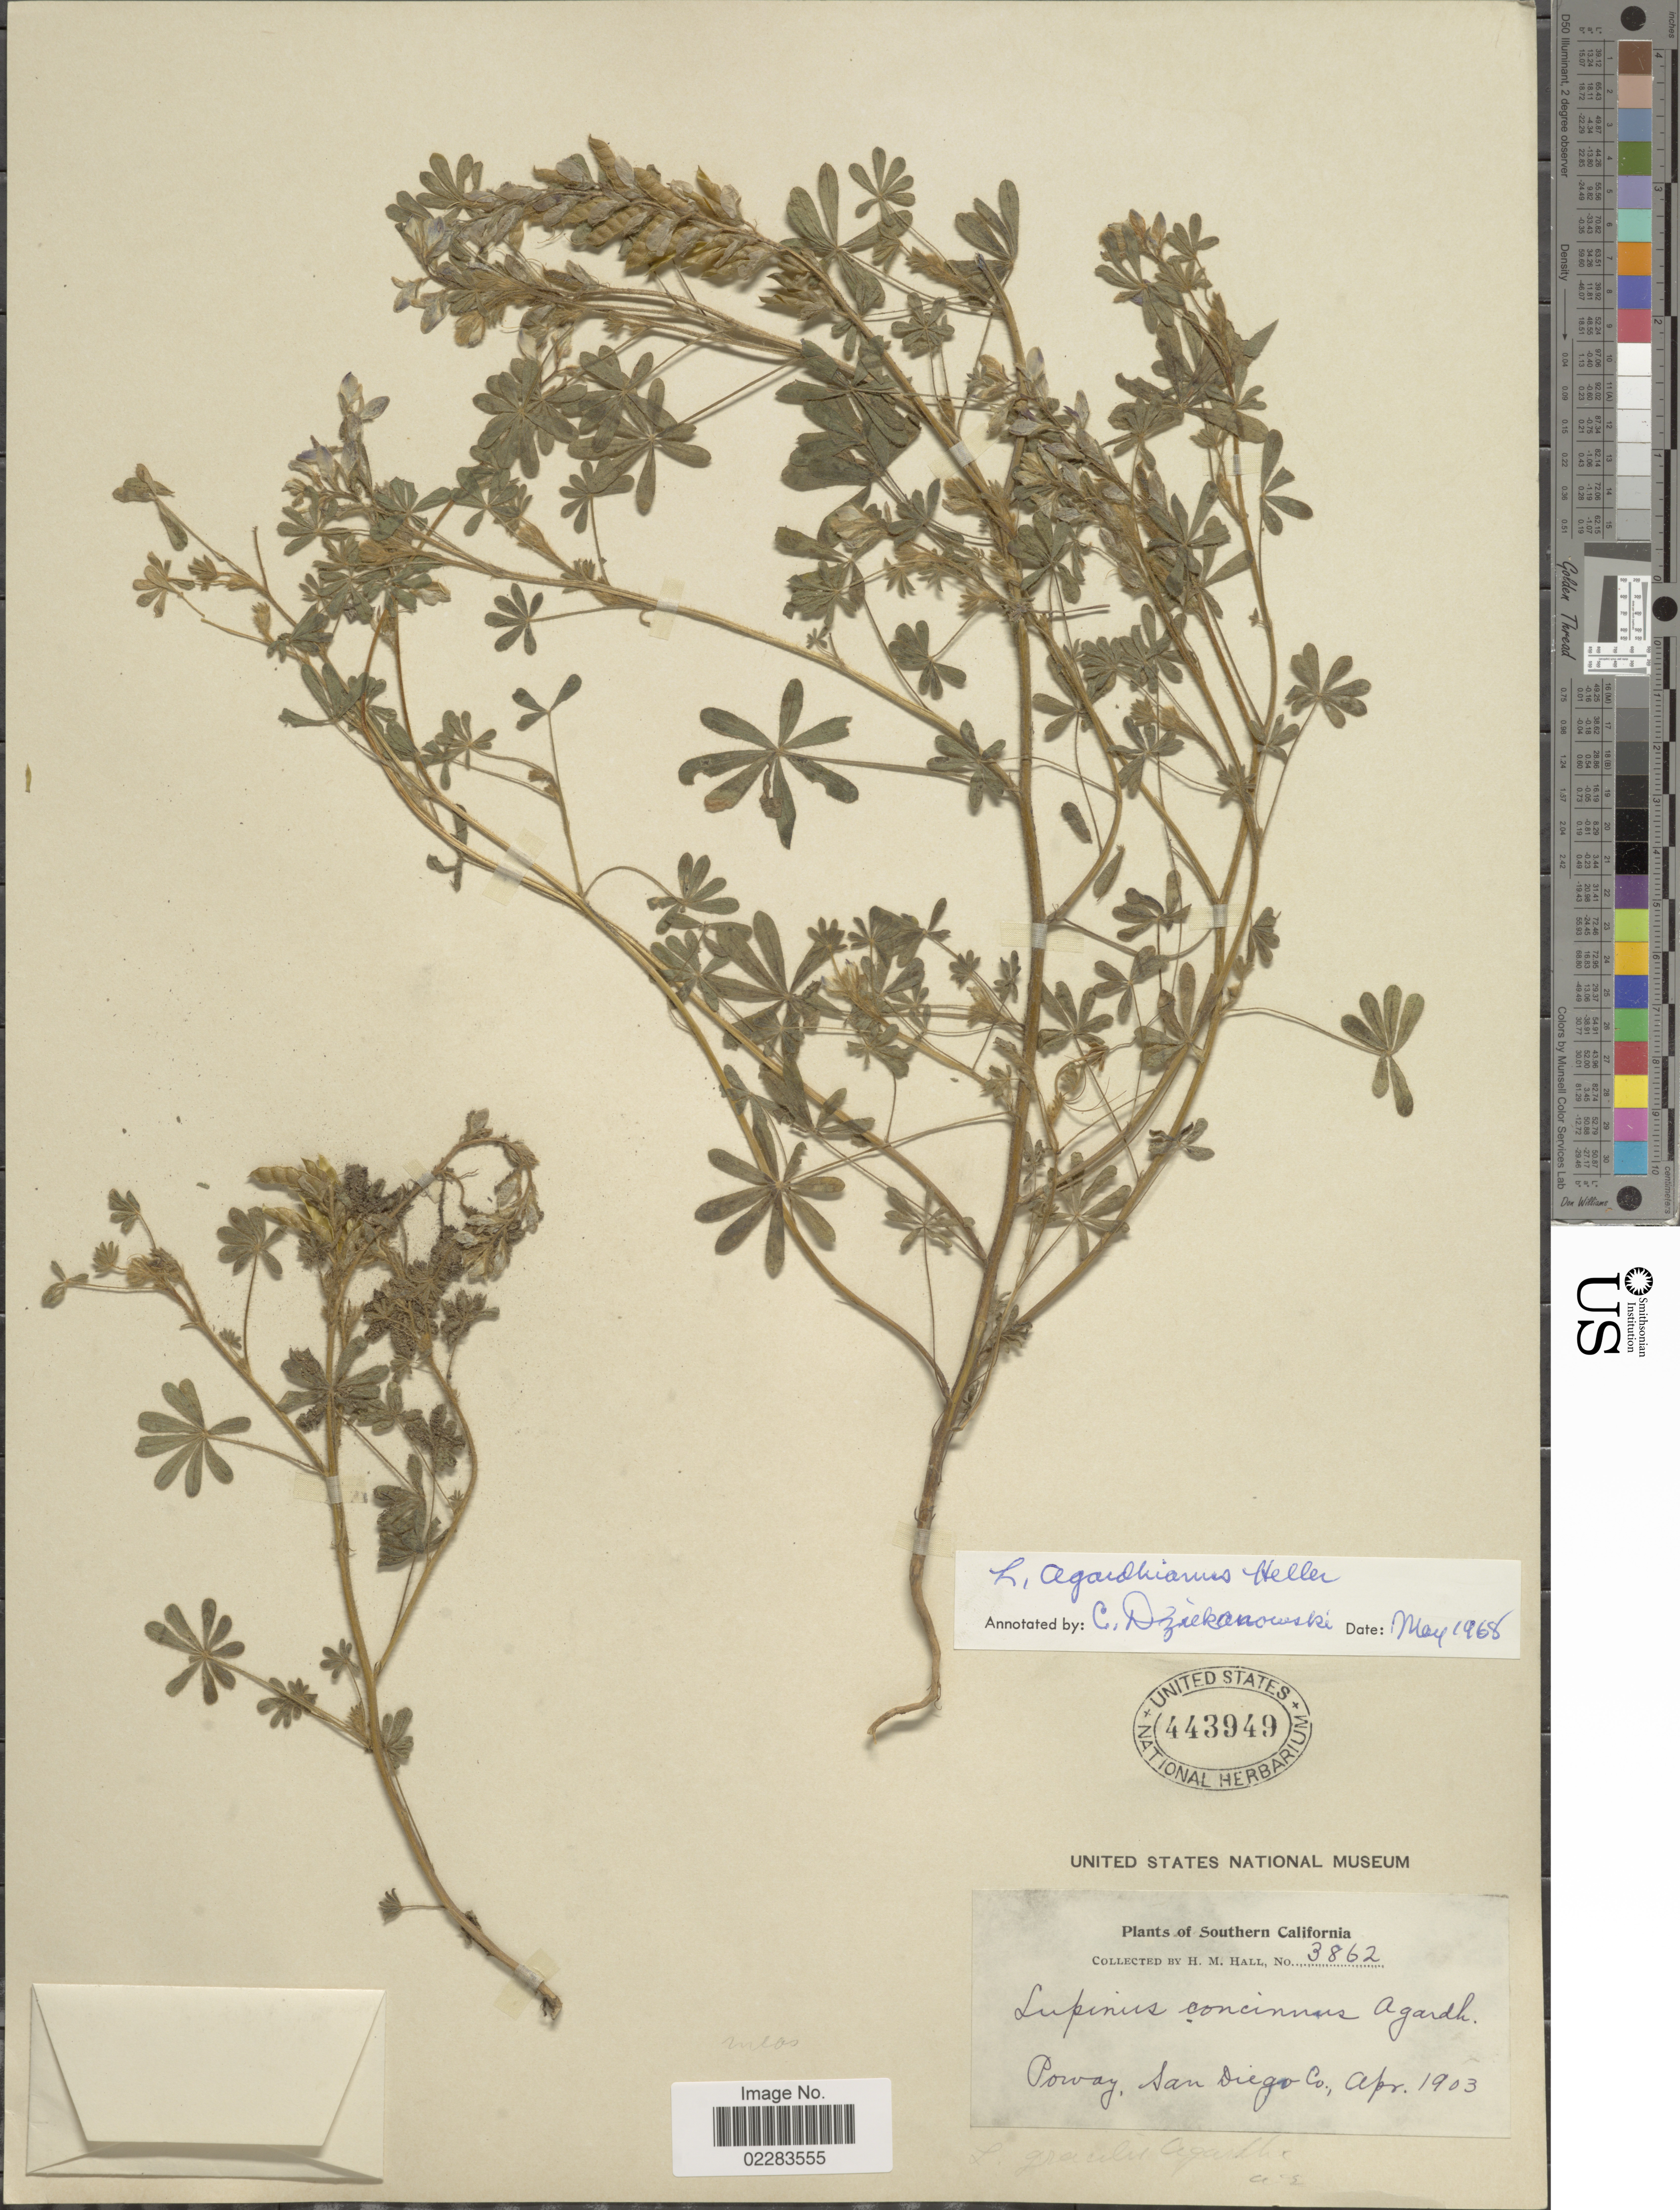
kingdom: Plantae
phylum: Tracheophyta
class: Magnoliopsida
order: Fabales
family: Fabaceae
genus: Lupinus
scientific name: Lupinus agardhianus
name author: A. Heller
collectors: H. M. Hall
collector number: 3862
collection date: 1903-04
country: United States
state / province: California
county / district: San Diego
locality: Southern California. Poway, San Diego Co.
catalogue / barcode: US 443949